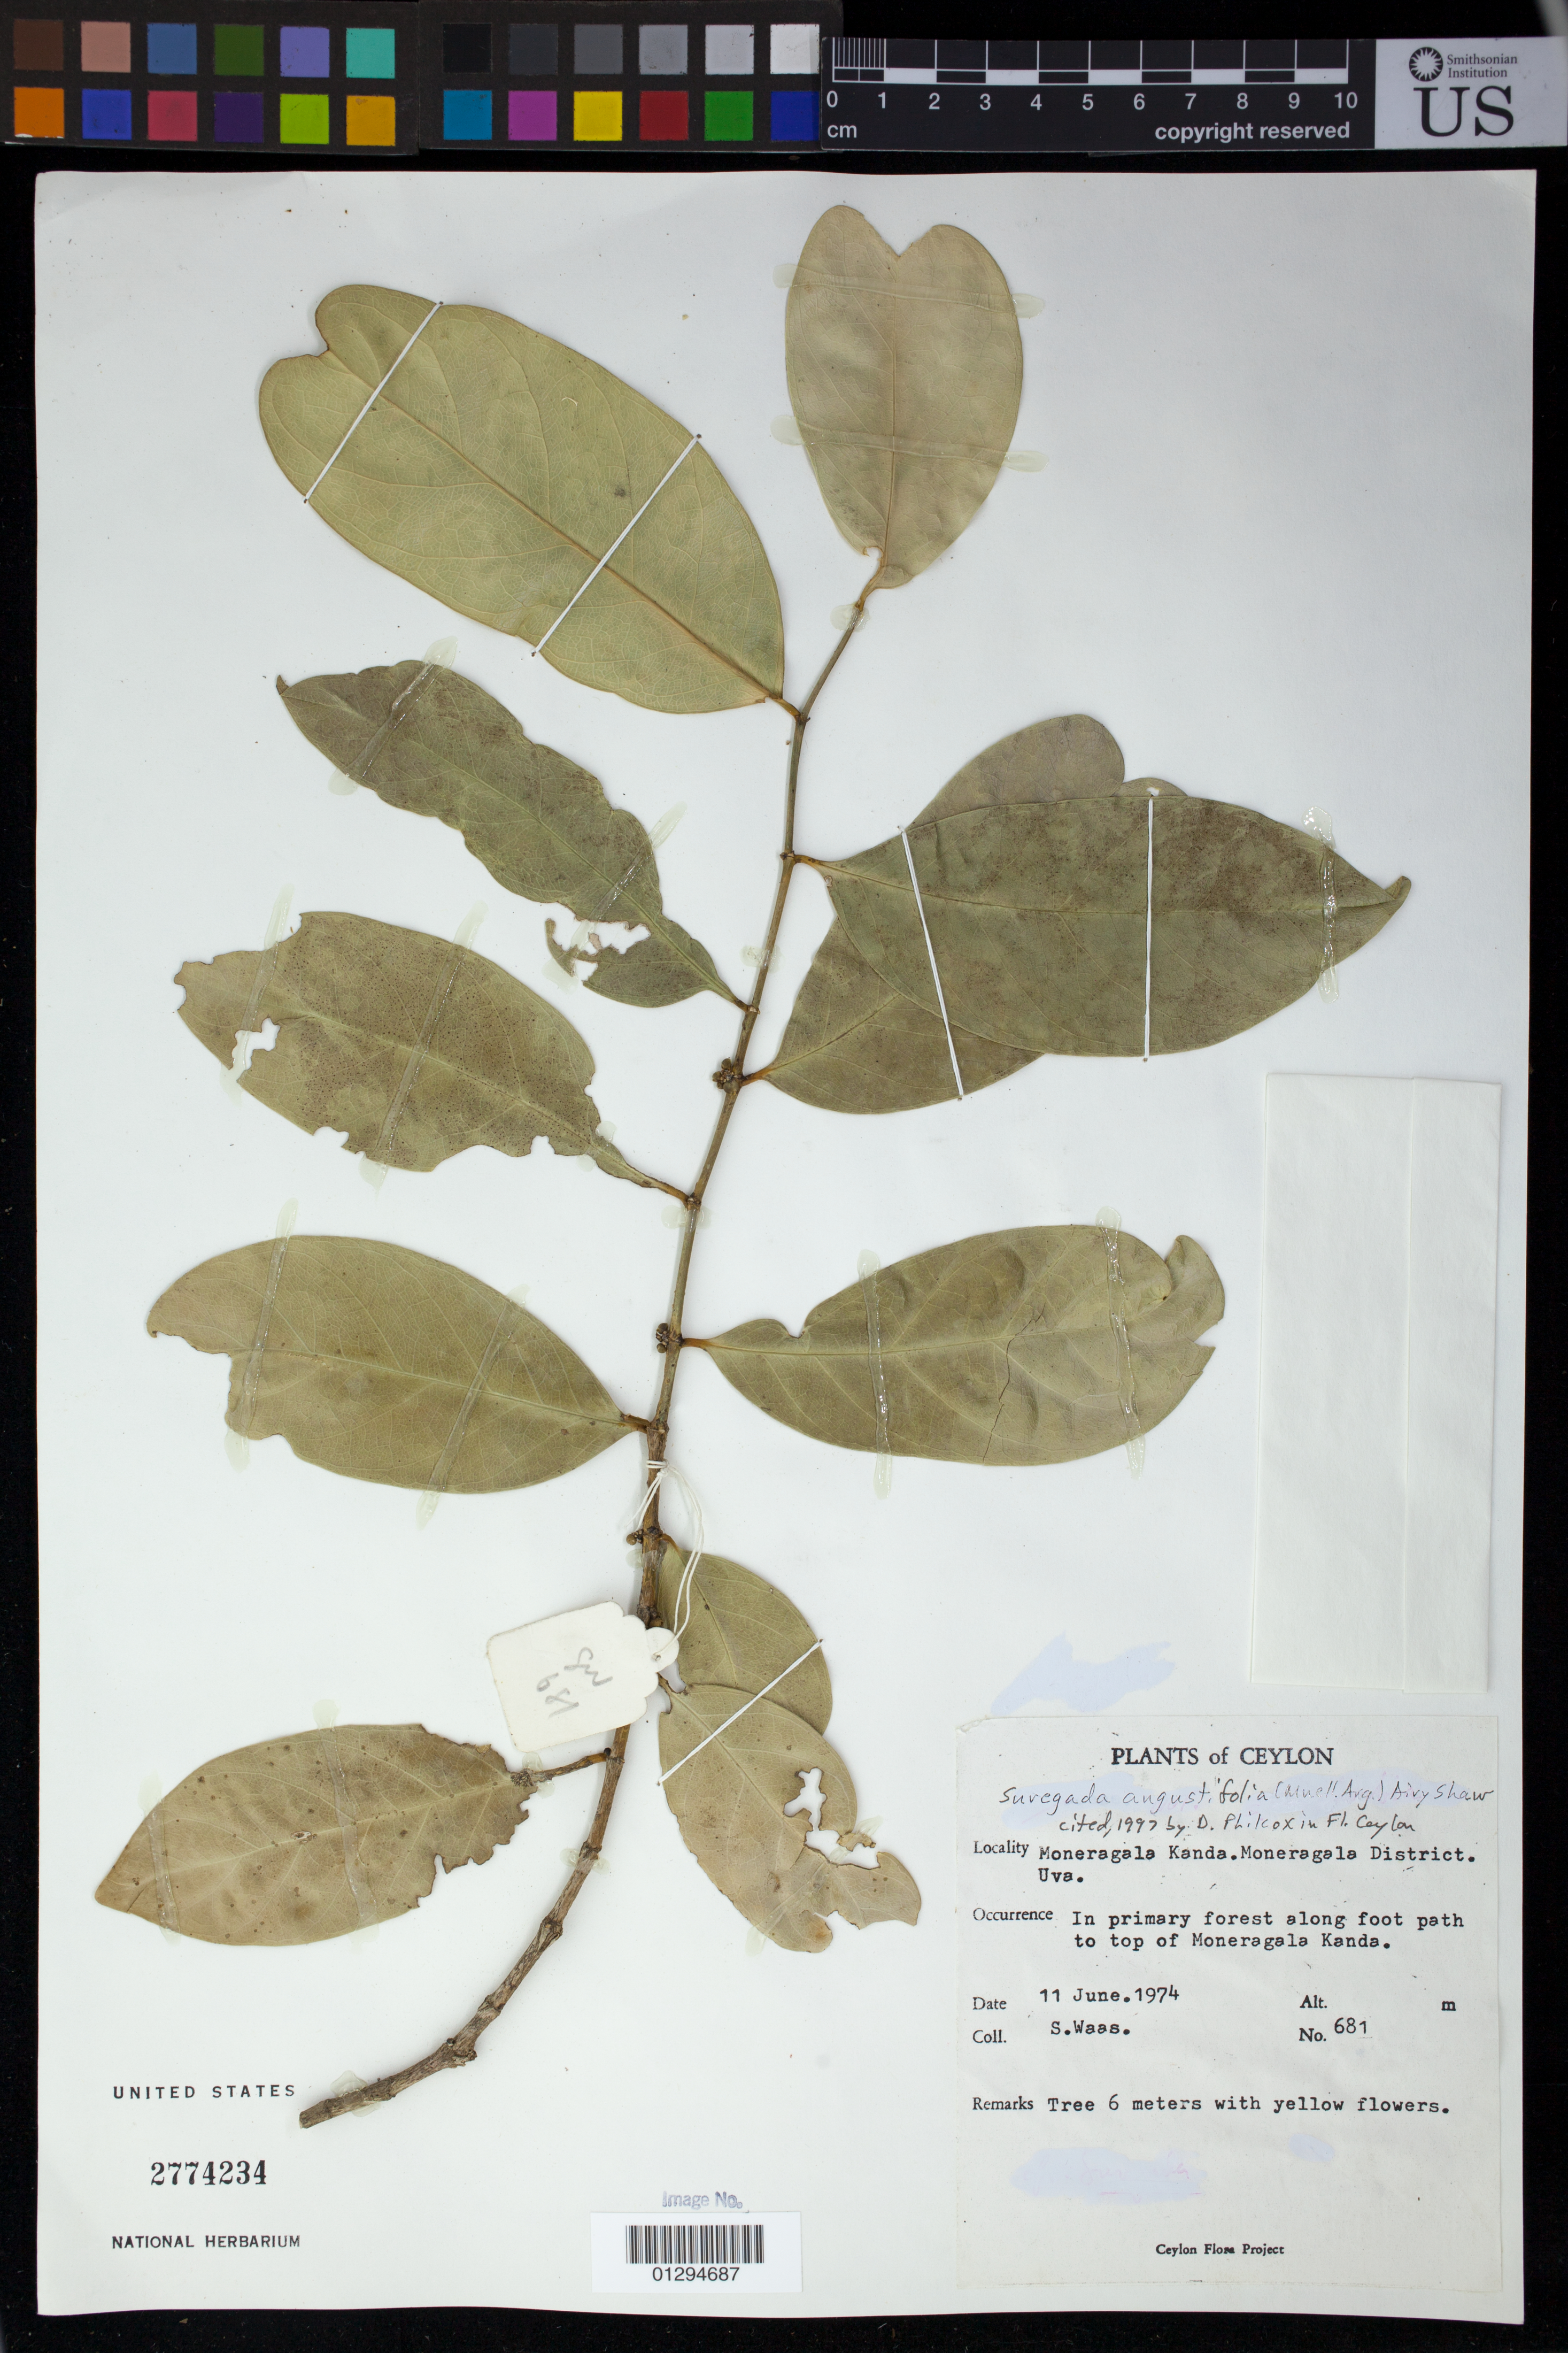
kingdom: Plantae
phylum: Tracheophyta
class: Magnoliopsida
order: Malpighiales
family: Euphorbiaceae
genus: Suregada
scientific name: Suregada angustifolia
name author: Müll. Arg.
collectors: S. Waas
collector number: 681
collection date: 1974-06-11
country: Sri Lanka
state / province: Uva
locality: Moneragala Kanda [Monaragala Group]. Moneragala District. along foot path to top of Moneragala [Monaragala] Kanda.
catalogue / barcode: US 2774234